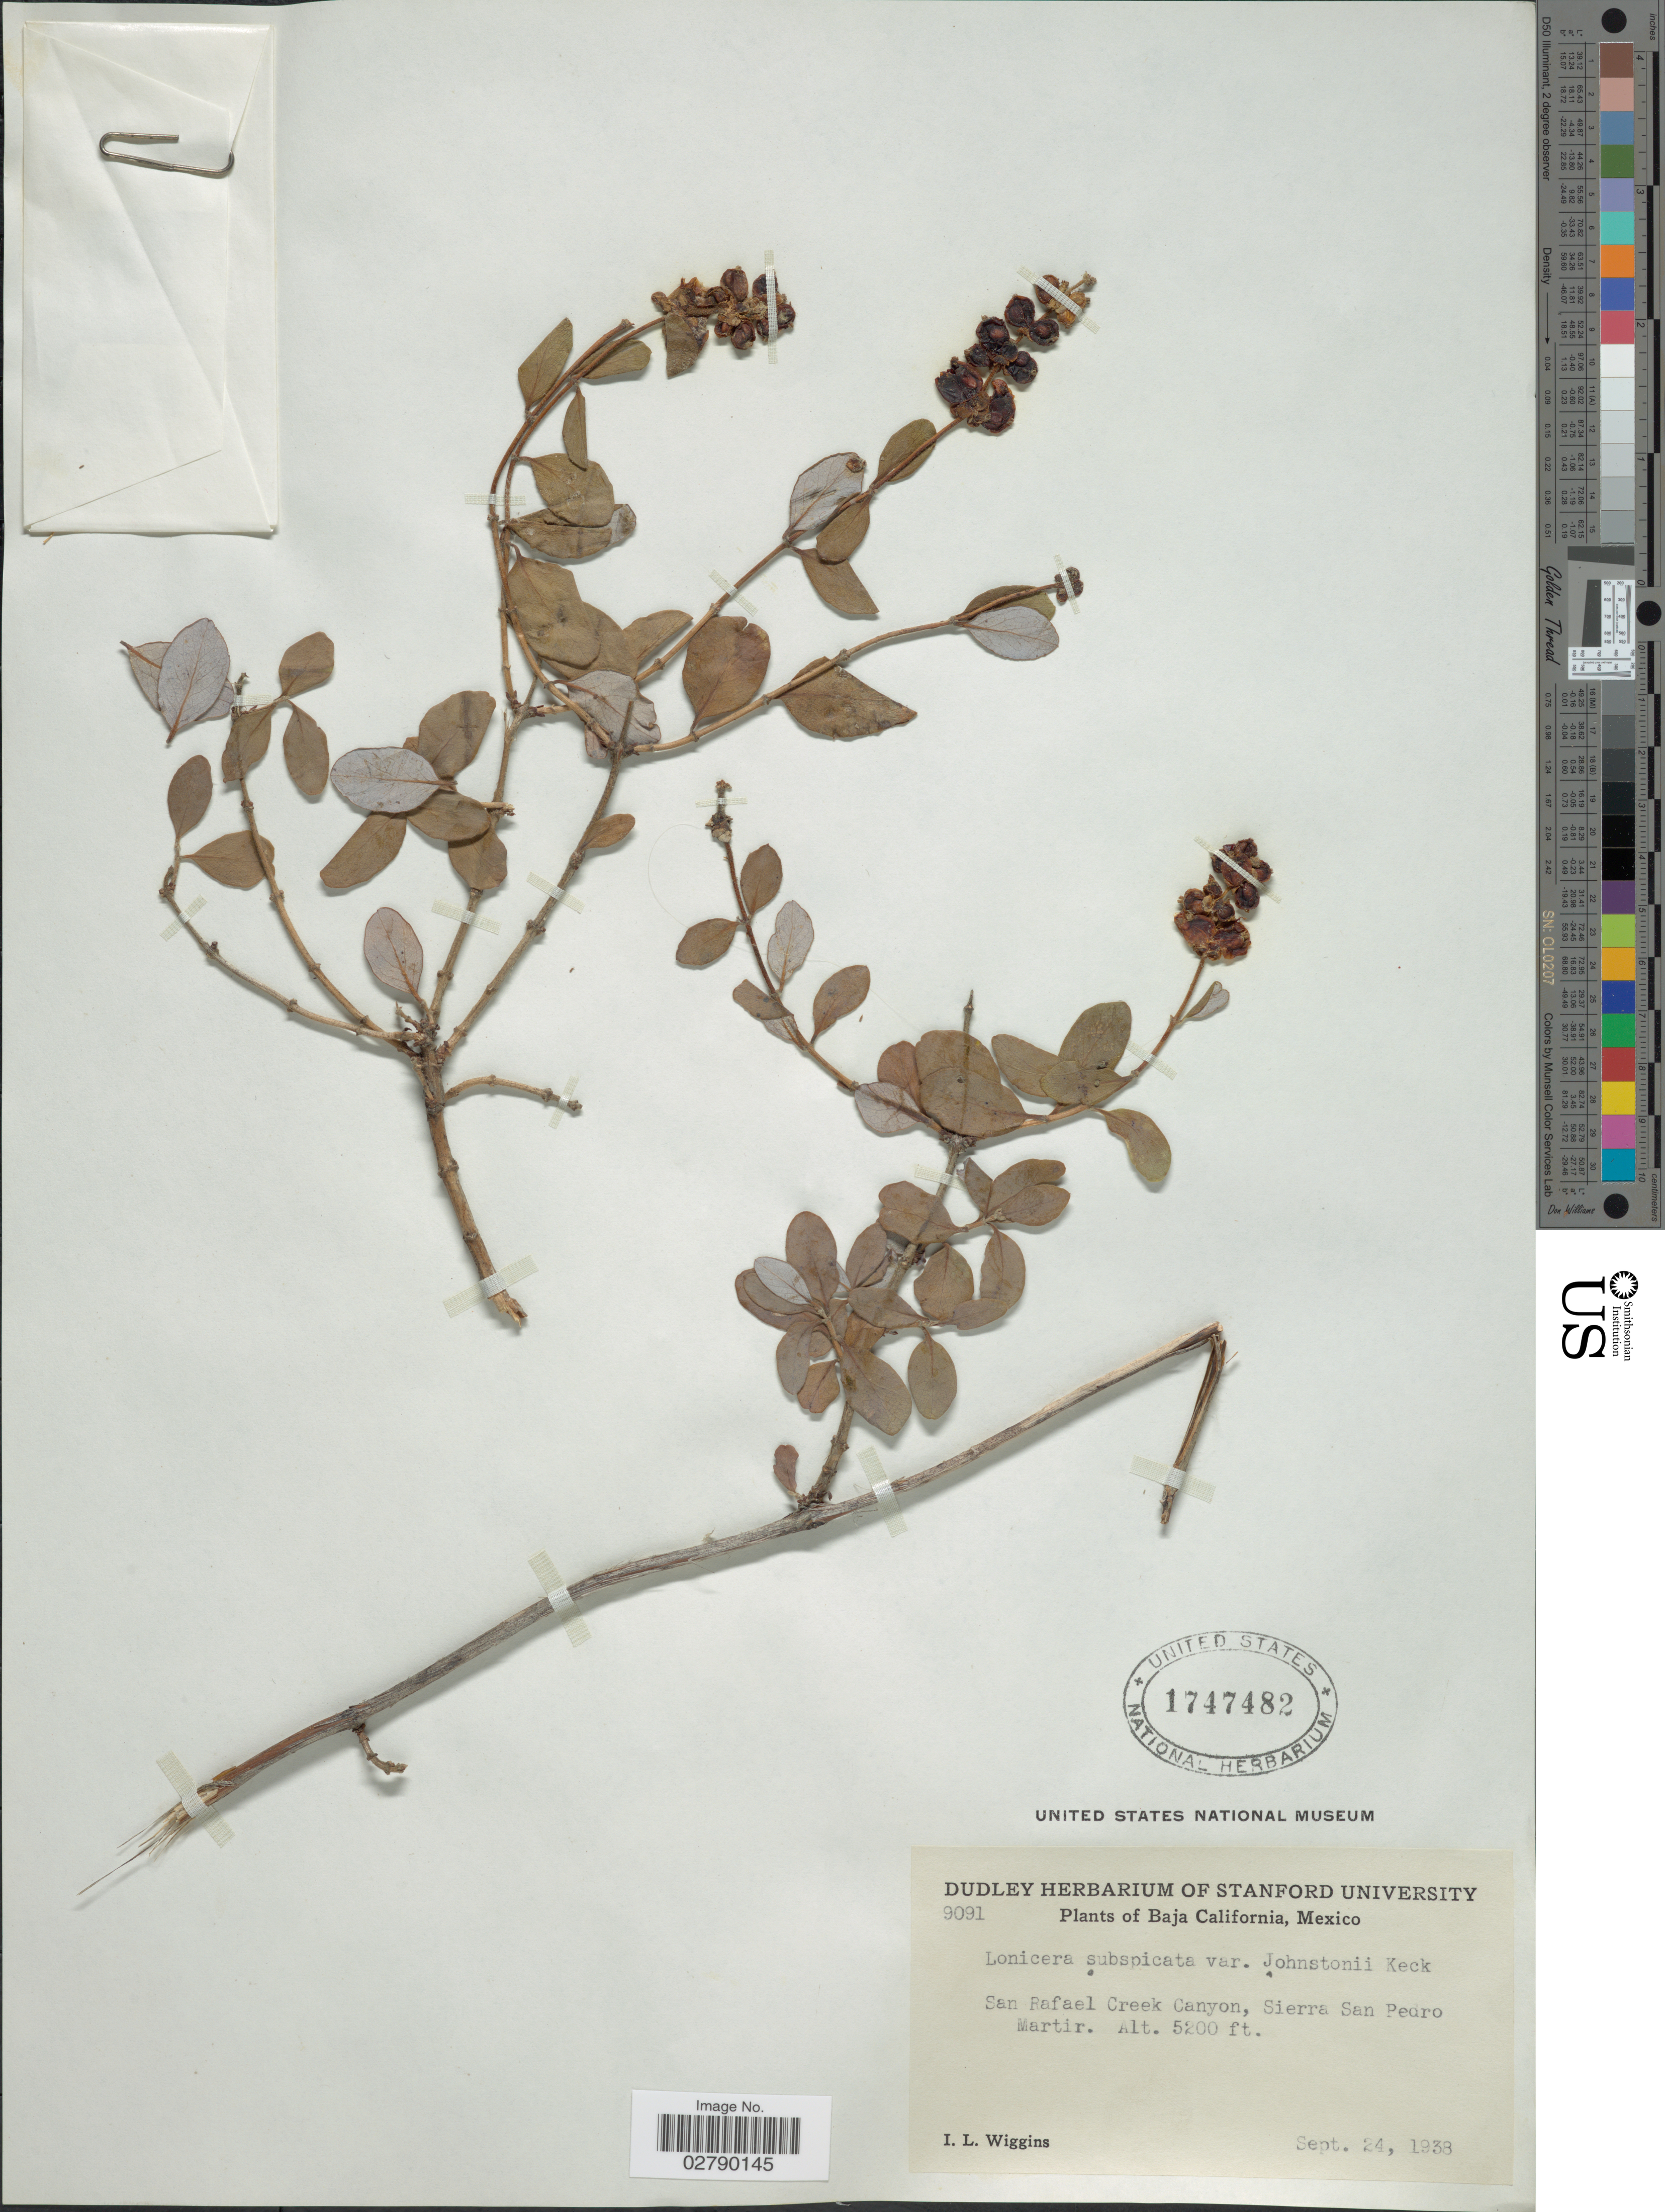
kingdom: Plantae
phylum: Tracheophyta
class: Magnoliopsida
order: Dipsacales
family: Caprifoliaceae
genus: Lonicera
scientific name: Lonicera subspicata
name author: Hook. & Arn.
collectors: I. L. Wiggins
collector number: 9091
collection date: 1938-09-24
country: Mexico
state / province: Baja California Sur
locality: San Rafael Creek Canyon, Sierra San Pedro Martir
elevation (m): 1585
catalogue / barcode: US 1747482